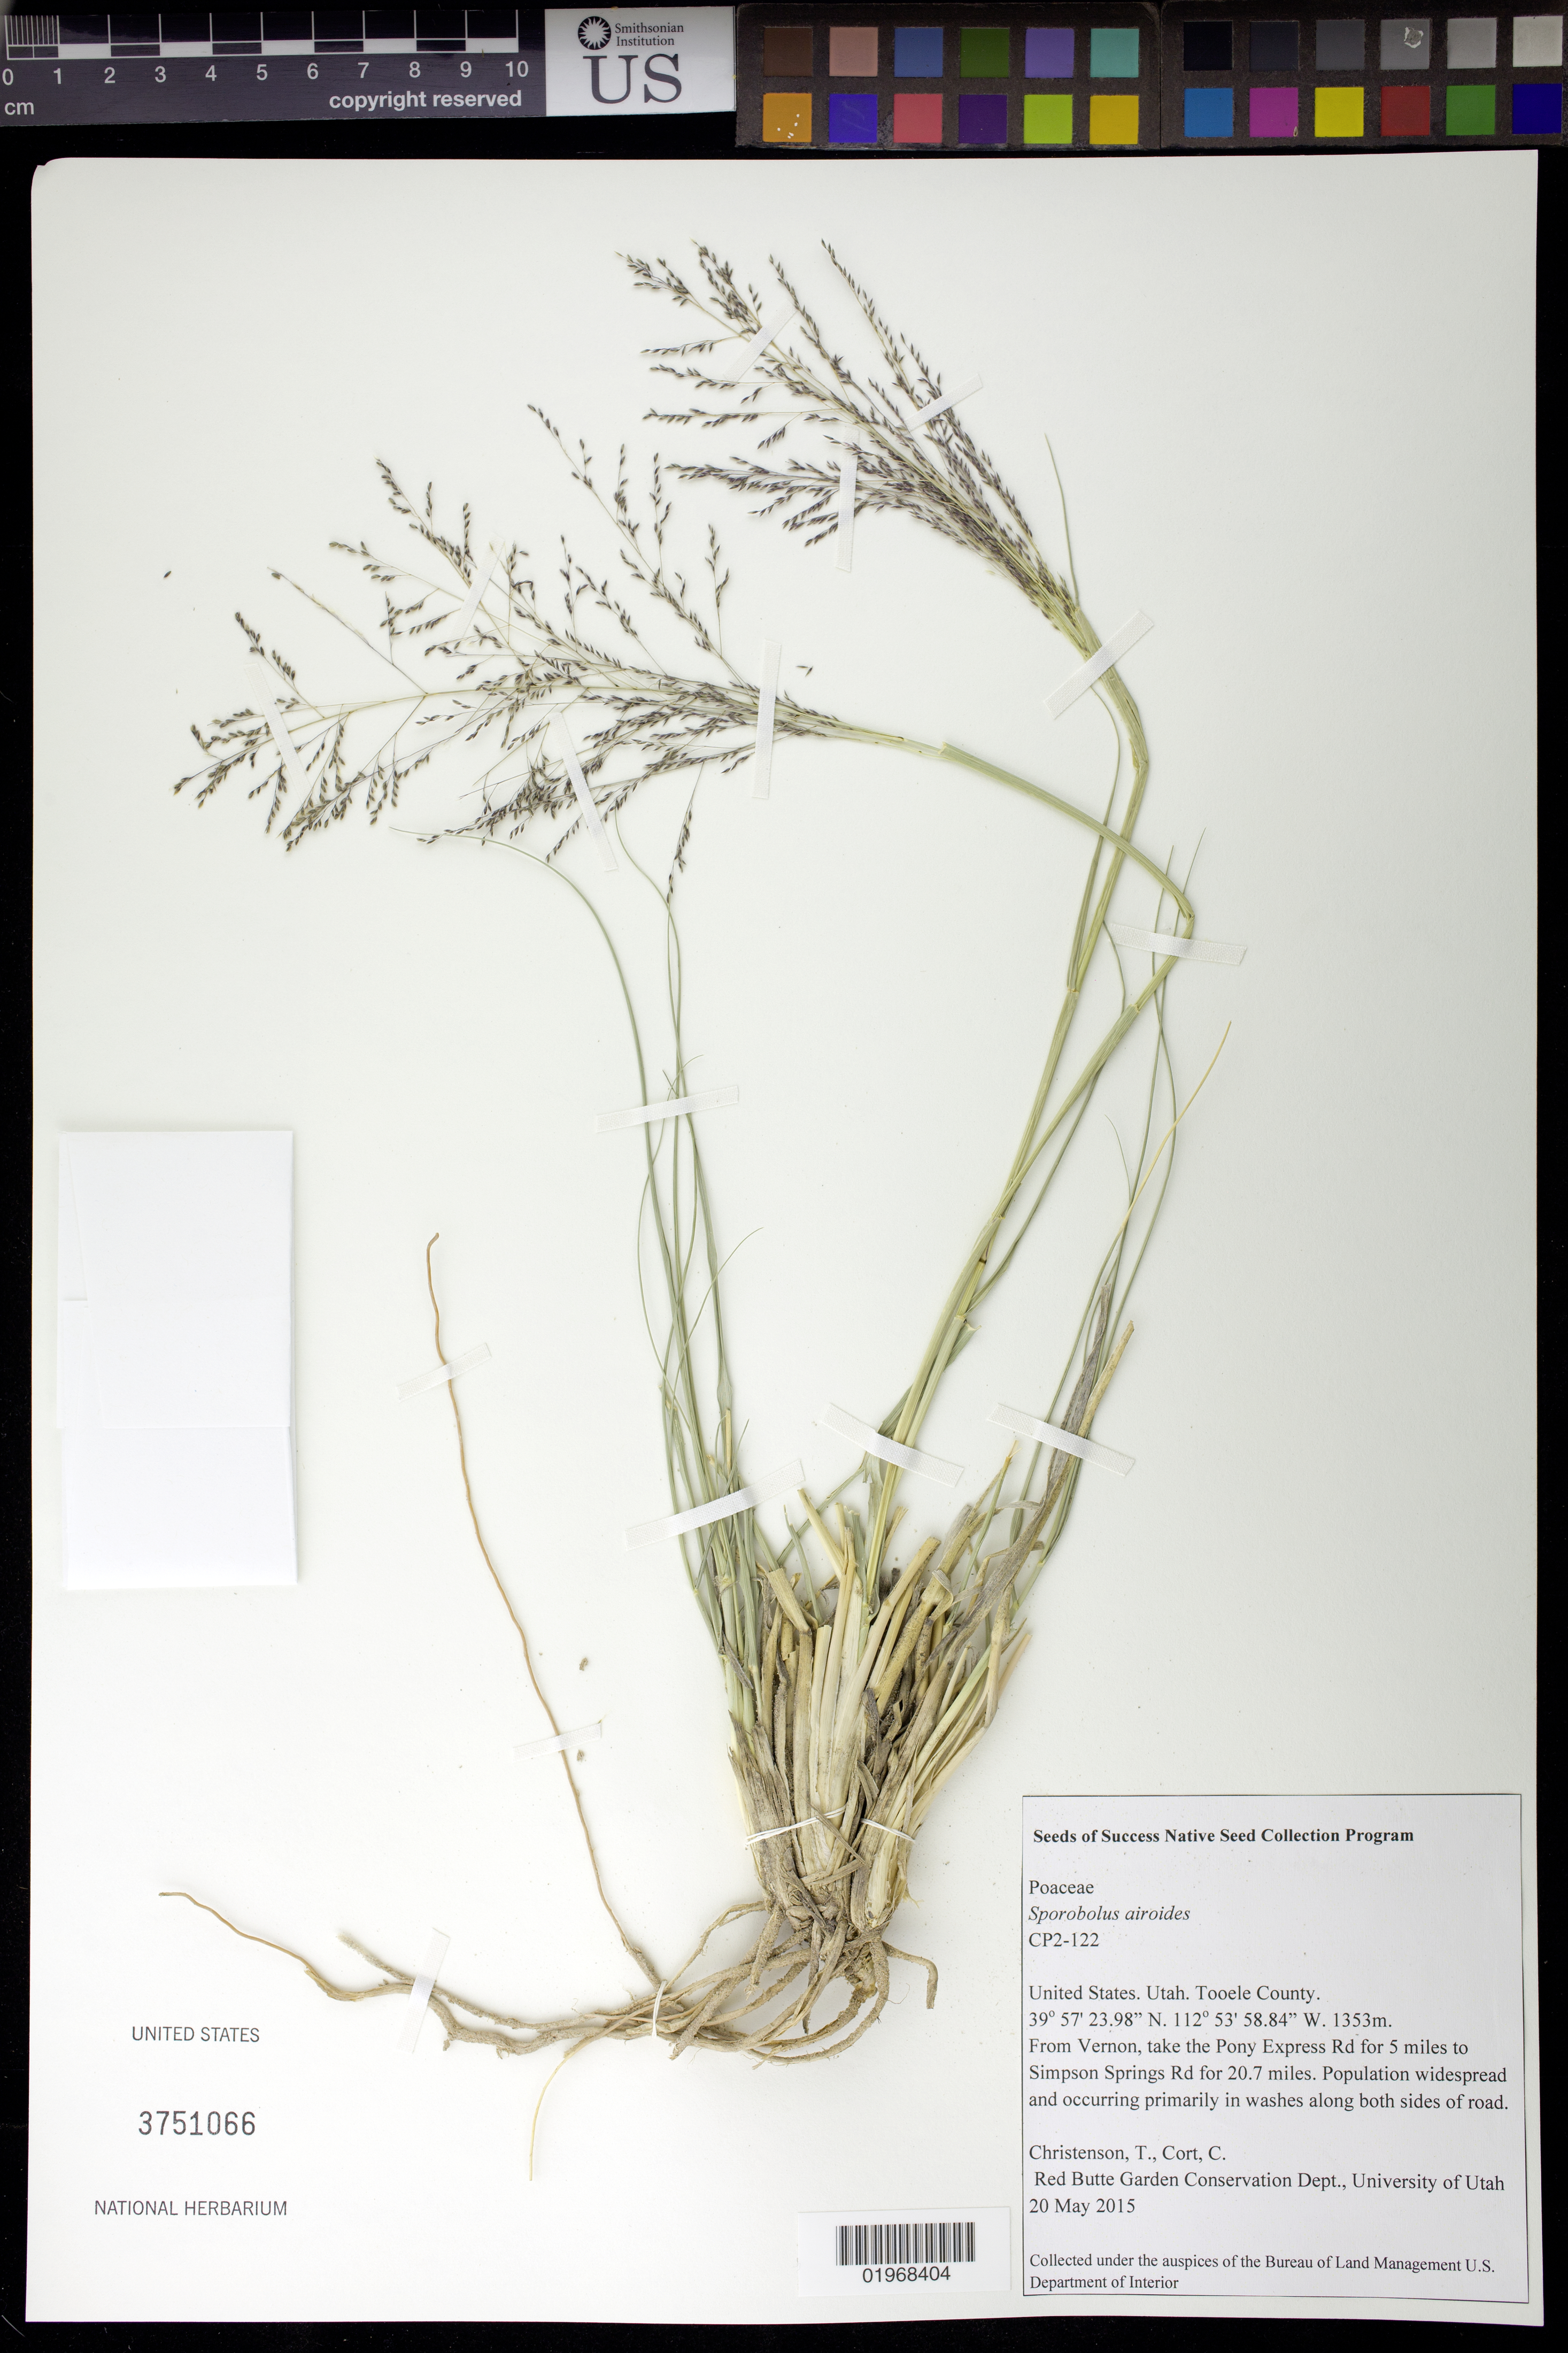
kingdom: Plantae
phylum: Tracheophyta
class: Liliopsida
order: Poales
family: Poaceae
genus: Sporobolus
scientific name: Sporobolus airoides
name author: (Torr.) Torr.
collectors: T. Christenson & C. Cort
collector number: CP2-122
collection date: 2015-05-20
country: United States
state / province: Utah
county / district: Tooele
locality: Simpson Springs Rd.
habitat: shadscale dominated saline basin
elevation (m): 412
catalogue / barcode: US 3751066